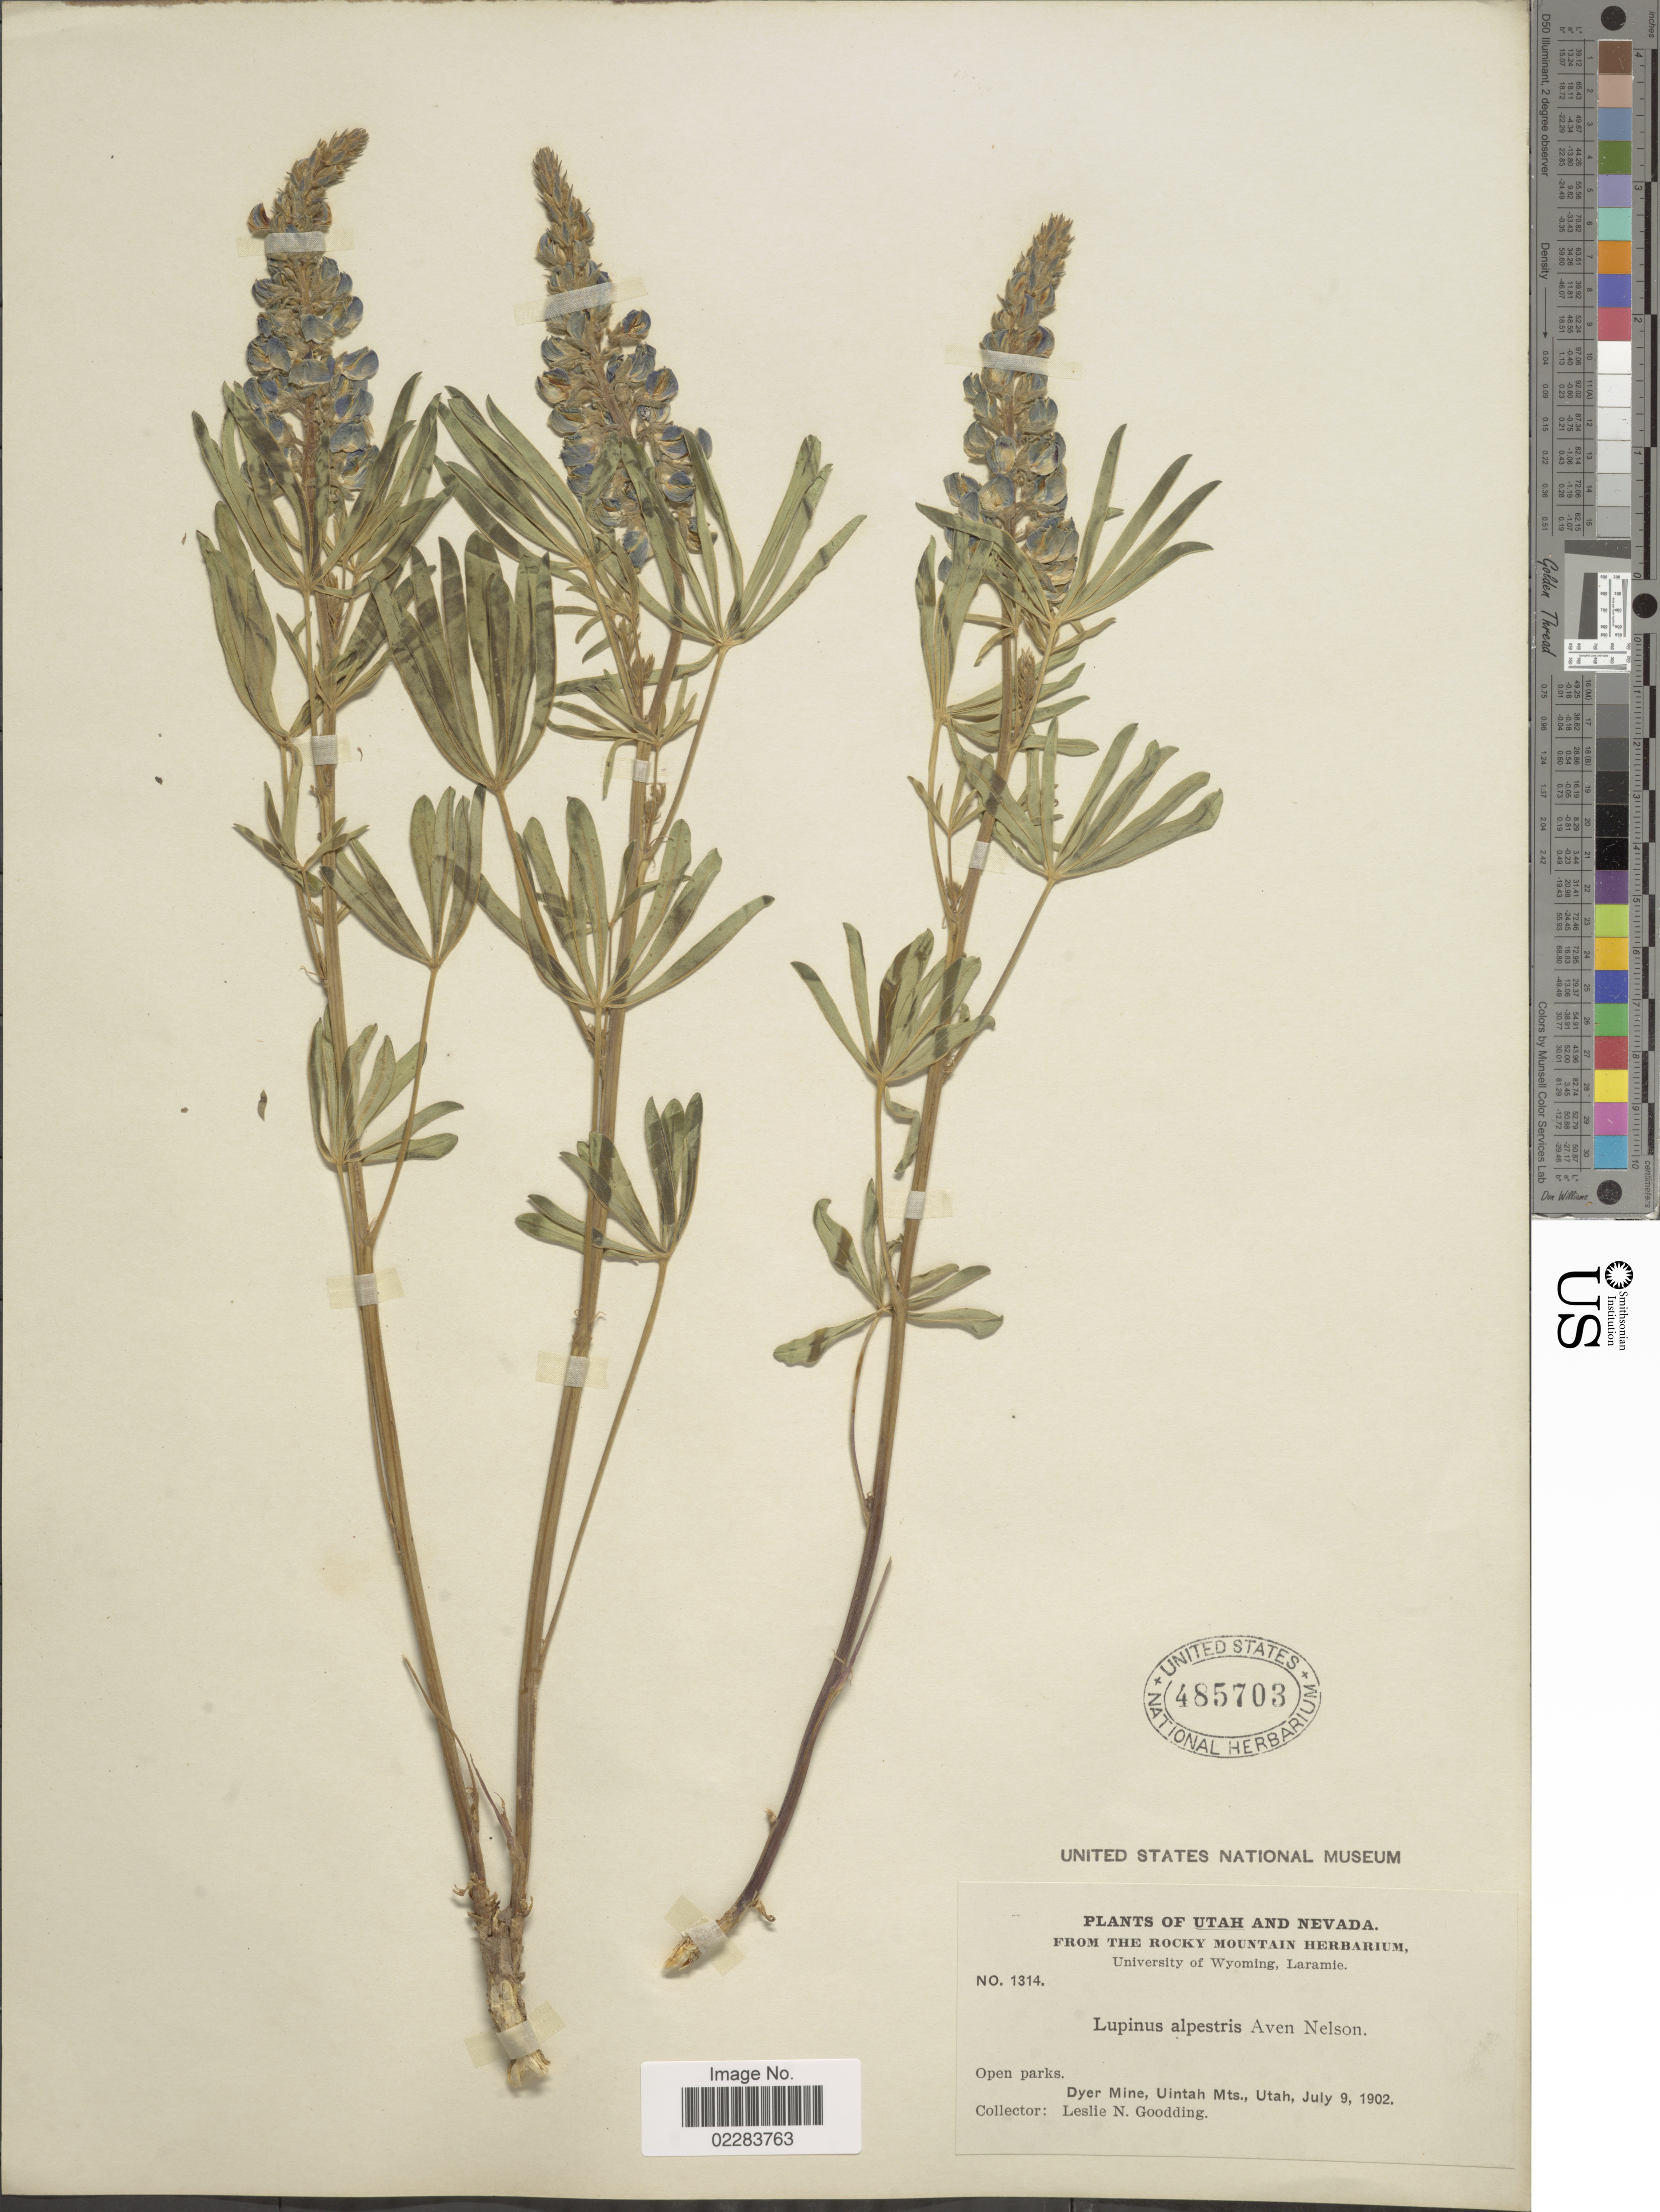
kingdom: Plantae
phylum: Tracheophyta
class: Magnoliopsida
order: Fabales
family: Fabaceae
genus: Lupinus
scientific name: Lupinus alpestris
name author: A. Nelson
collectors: L. N. Goodding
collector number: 1314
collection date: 1902-07-09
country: United States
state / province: Utah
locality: Open parks. Dyer Mine, Uintah Mts.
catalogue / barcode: US 485703